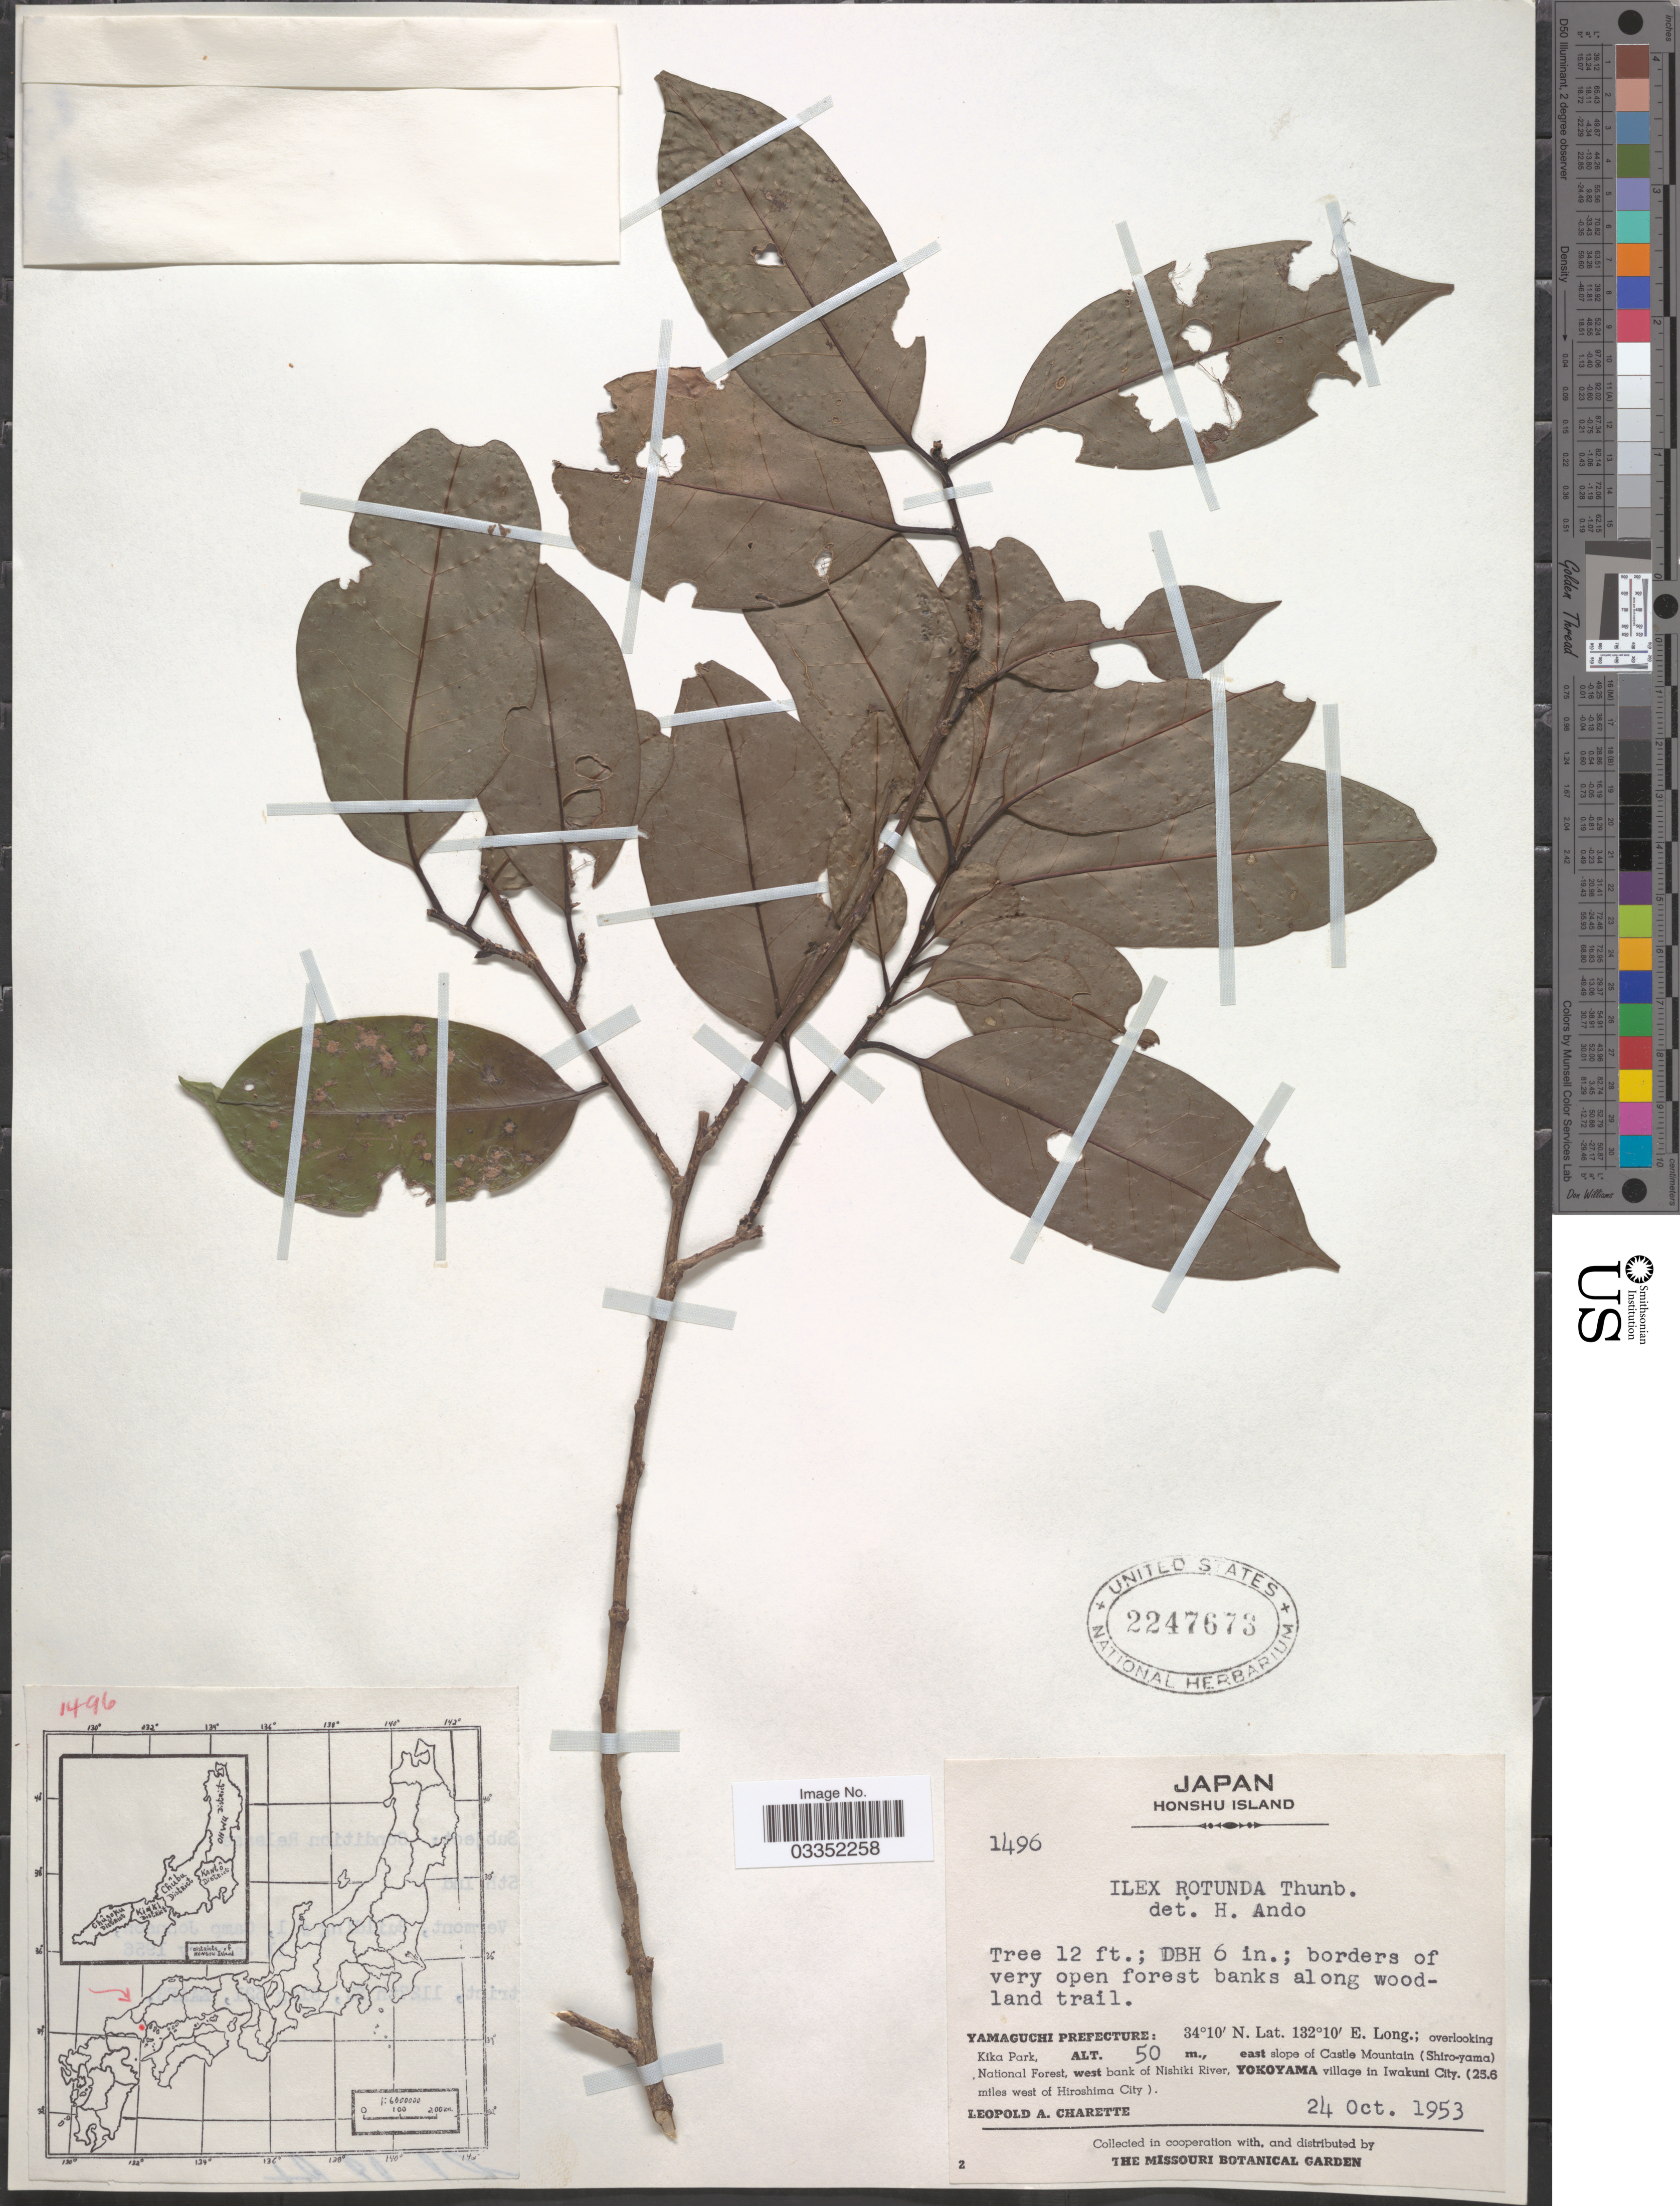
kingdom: Plantae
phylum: Tracheophyta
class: Magnoliopsida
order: Aquifoliales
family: Aquifoliaceae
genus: Ilex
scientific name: Ilex rotunda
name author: Thunb.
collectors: L. A. Charette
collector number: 1496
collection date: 1953-10-24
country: Japan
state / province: Yamaguti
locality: Honshu Island, Yamaguchi Prefecture: overlooking Kika Park, east slope of Castle Mountain (Shiro-yama) National Forest, west bank of Nishiki River, Yokoyama village in Iwakuni City. (25.6 miles west of Hiroshima City).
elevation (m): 50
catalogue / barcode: US 2247673